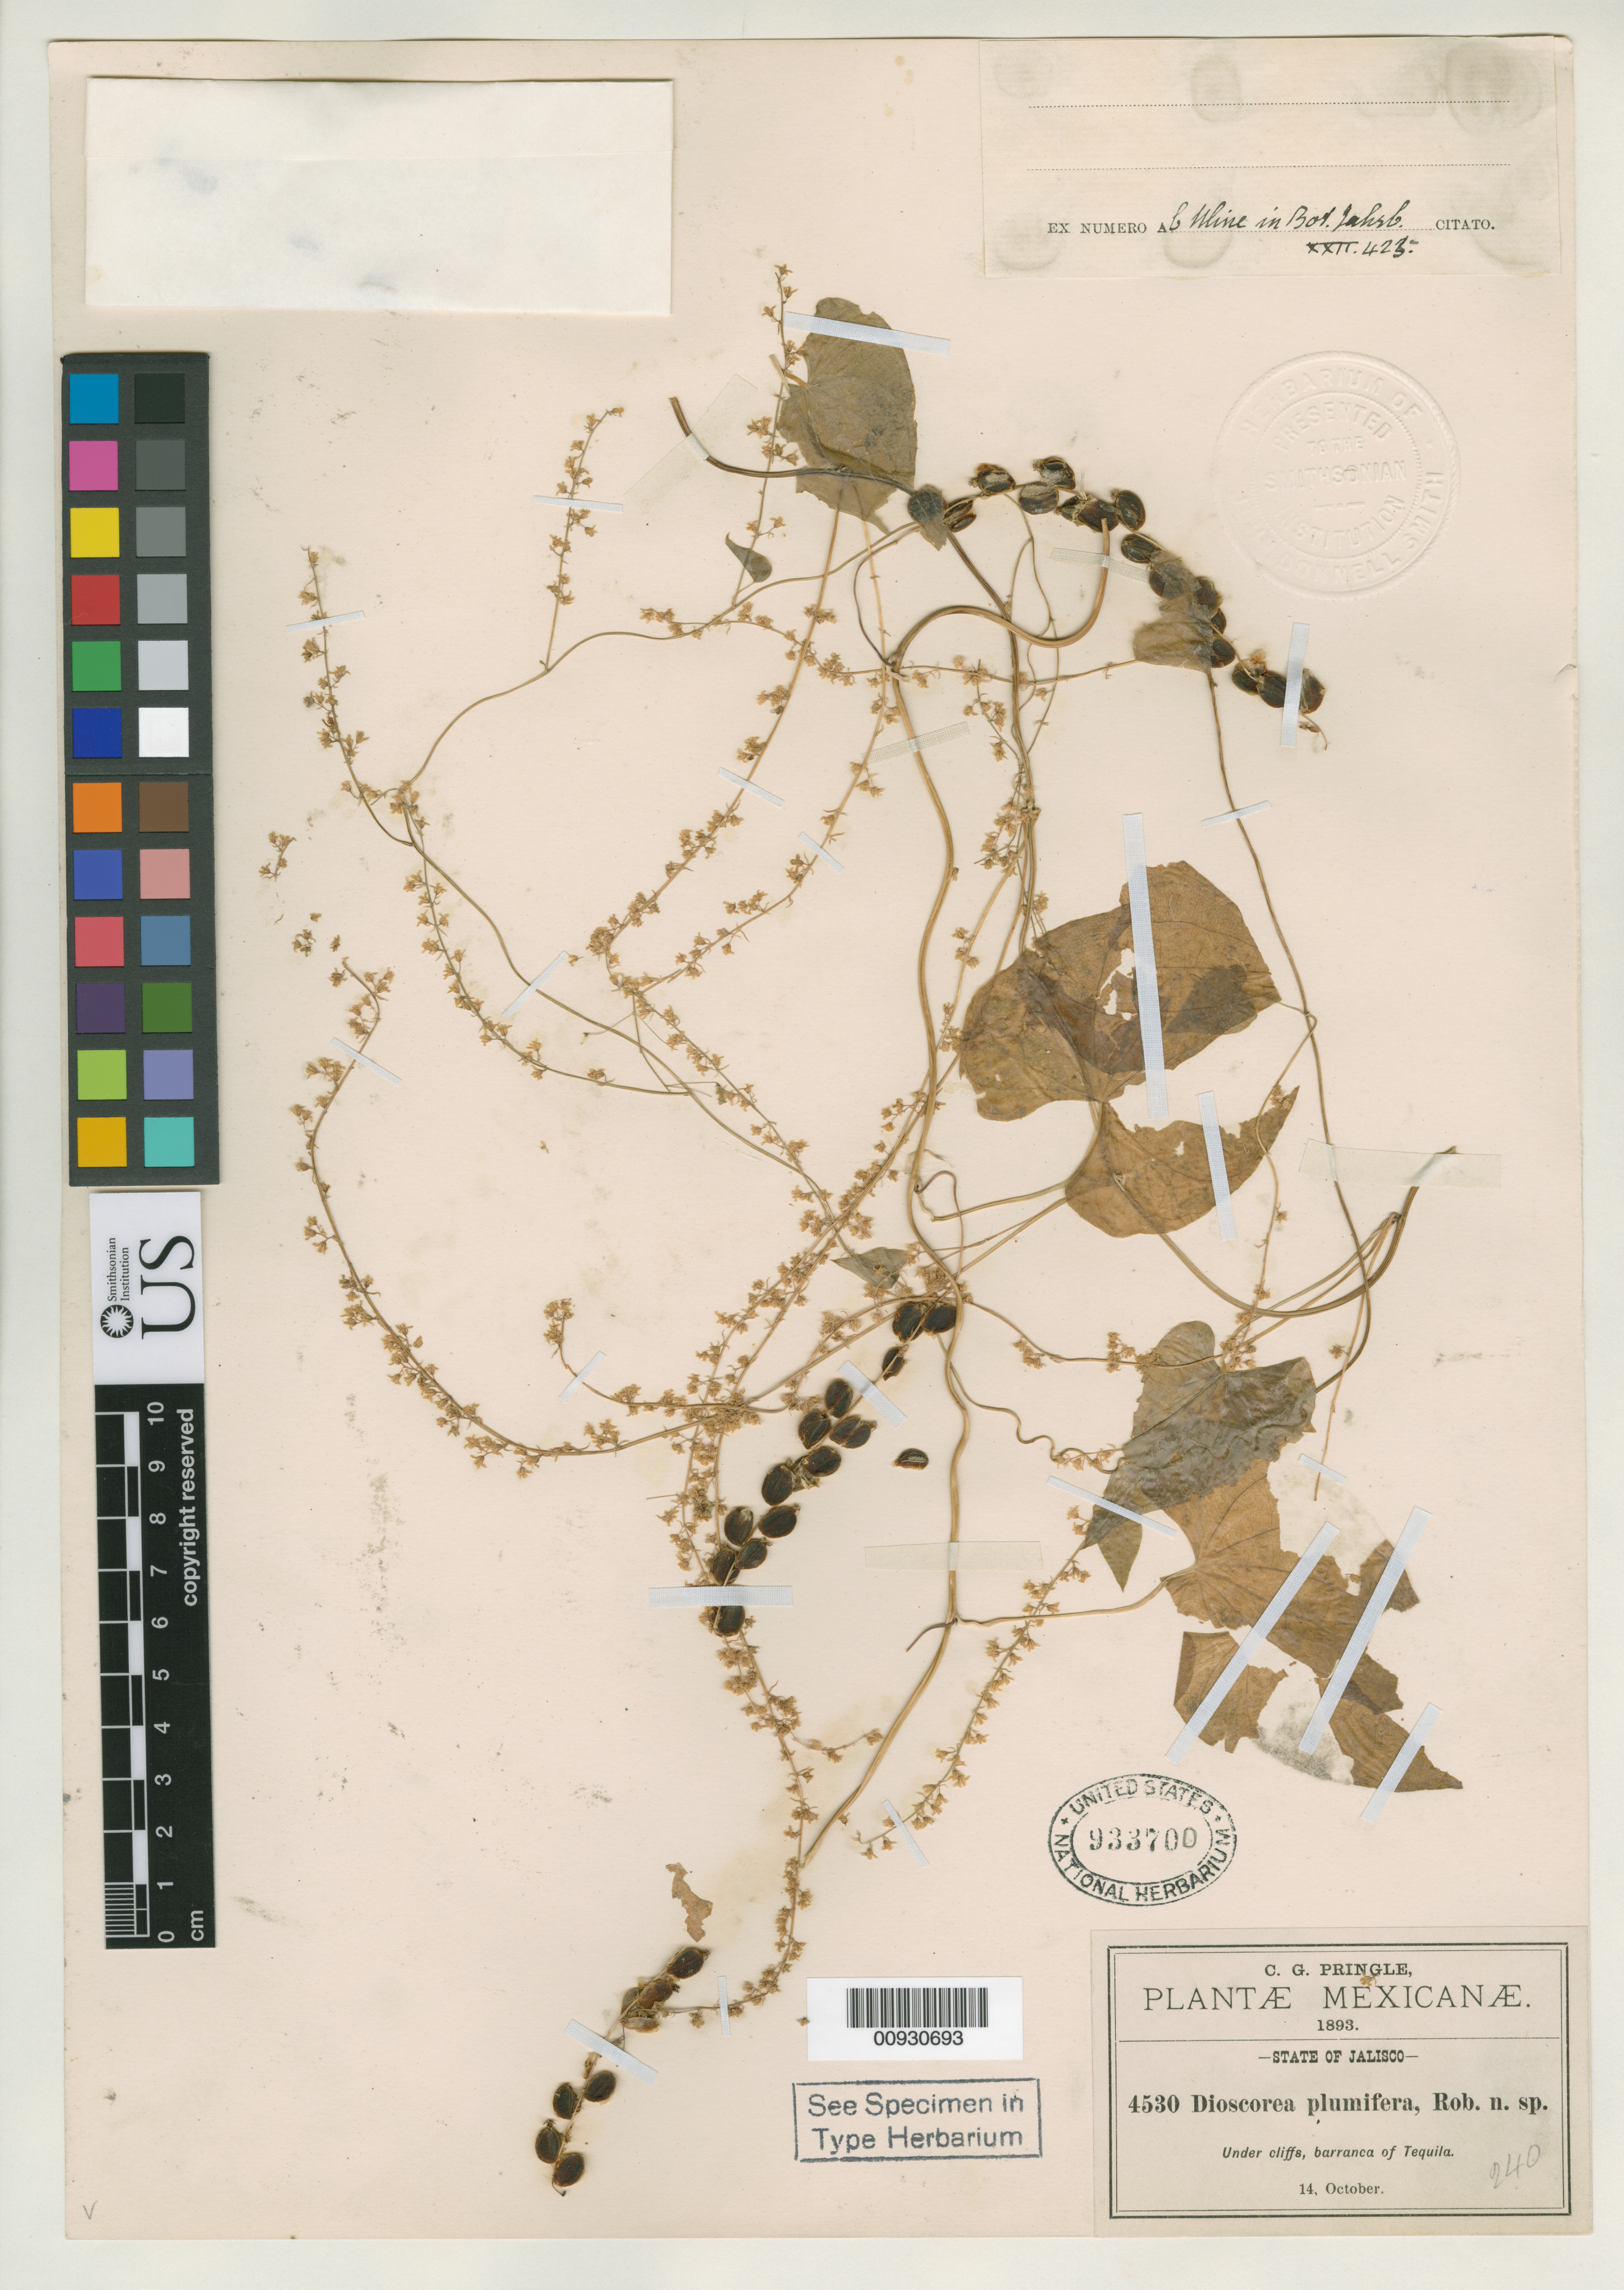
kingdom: Plantae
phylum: Tracheophyta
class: Liliopsida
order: Dioscoreales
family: Dioscoreaceae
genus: Dioscorea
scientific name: Dioscorea plumifera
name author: B.L. Rob.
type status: Isotype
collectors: C. G. Pringle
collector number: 4530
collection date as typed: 14 Oct 1893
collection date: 1893-10-14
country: Mexico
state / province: Jalisco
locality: Barranca of Tequila.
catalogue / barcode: US 933700